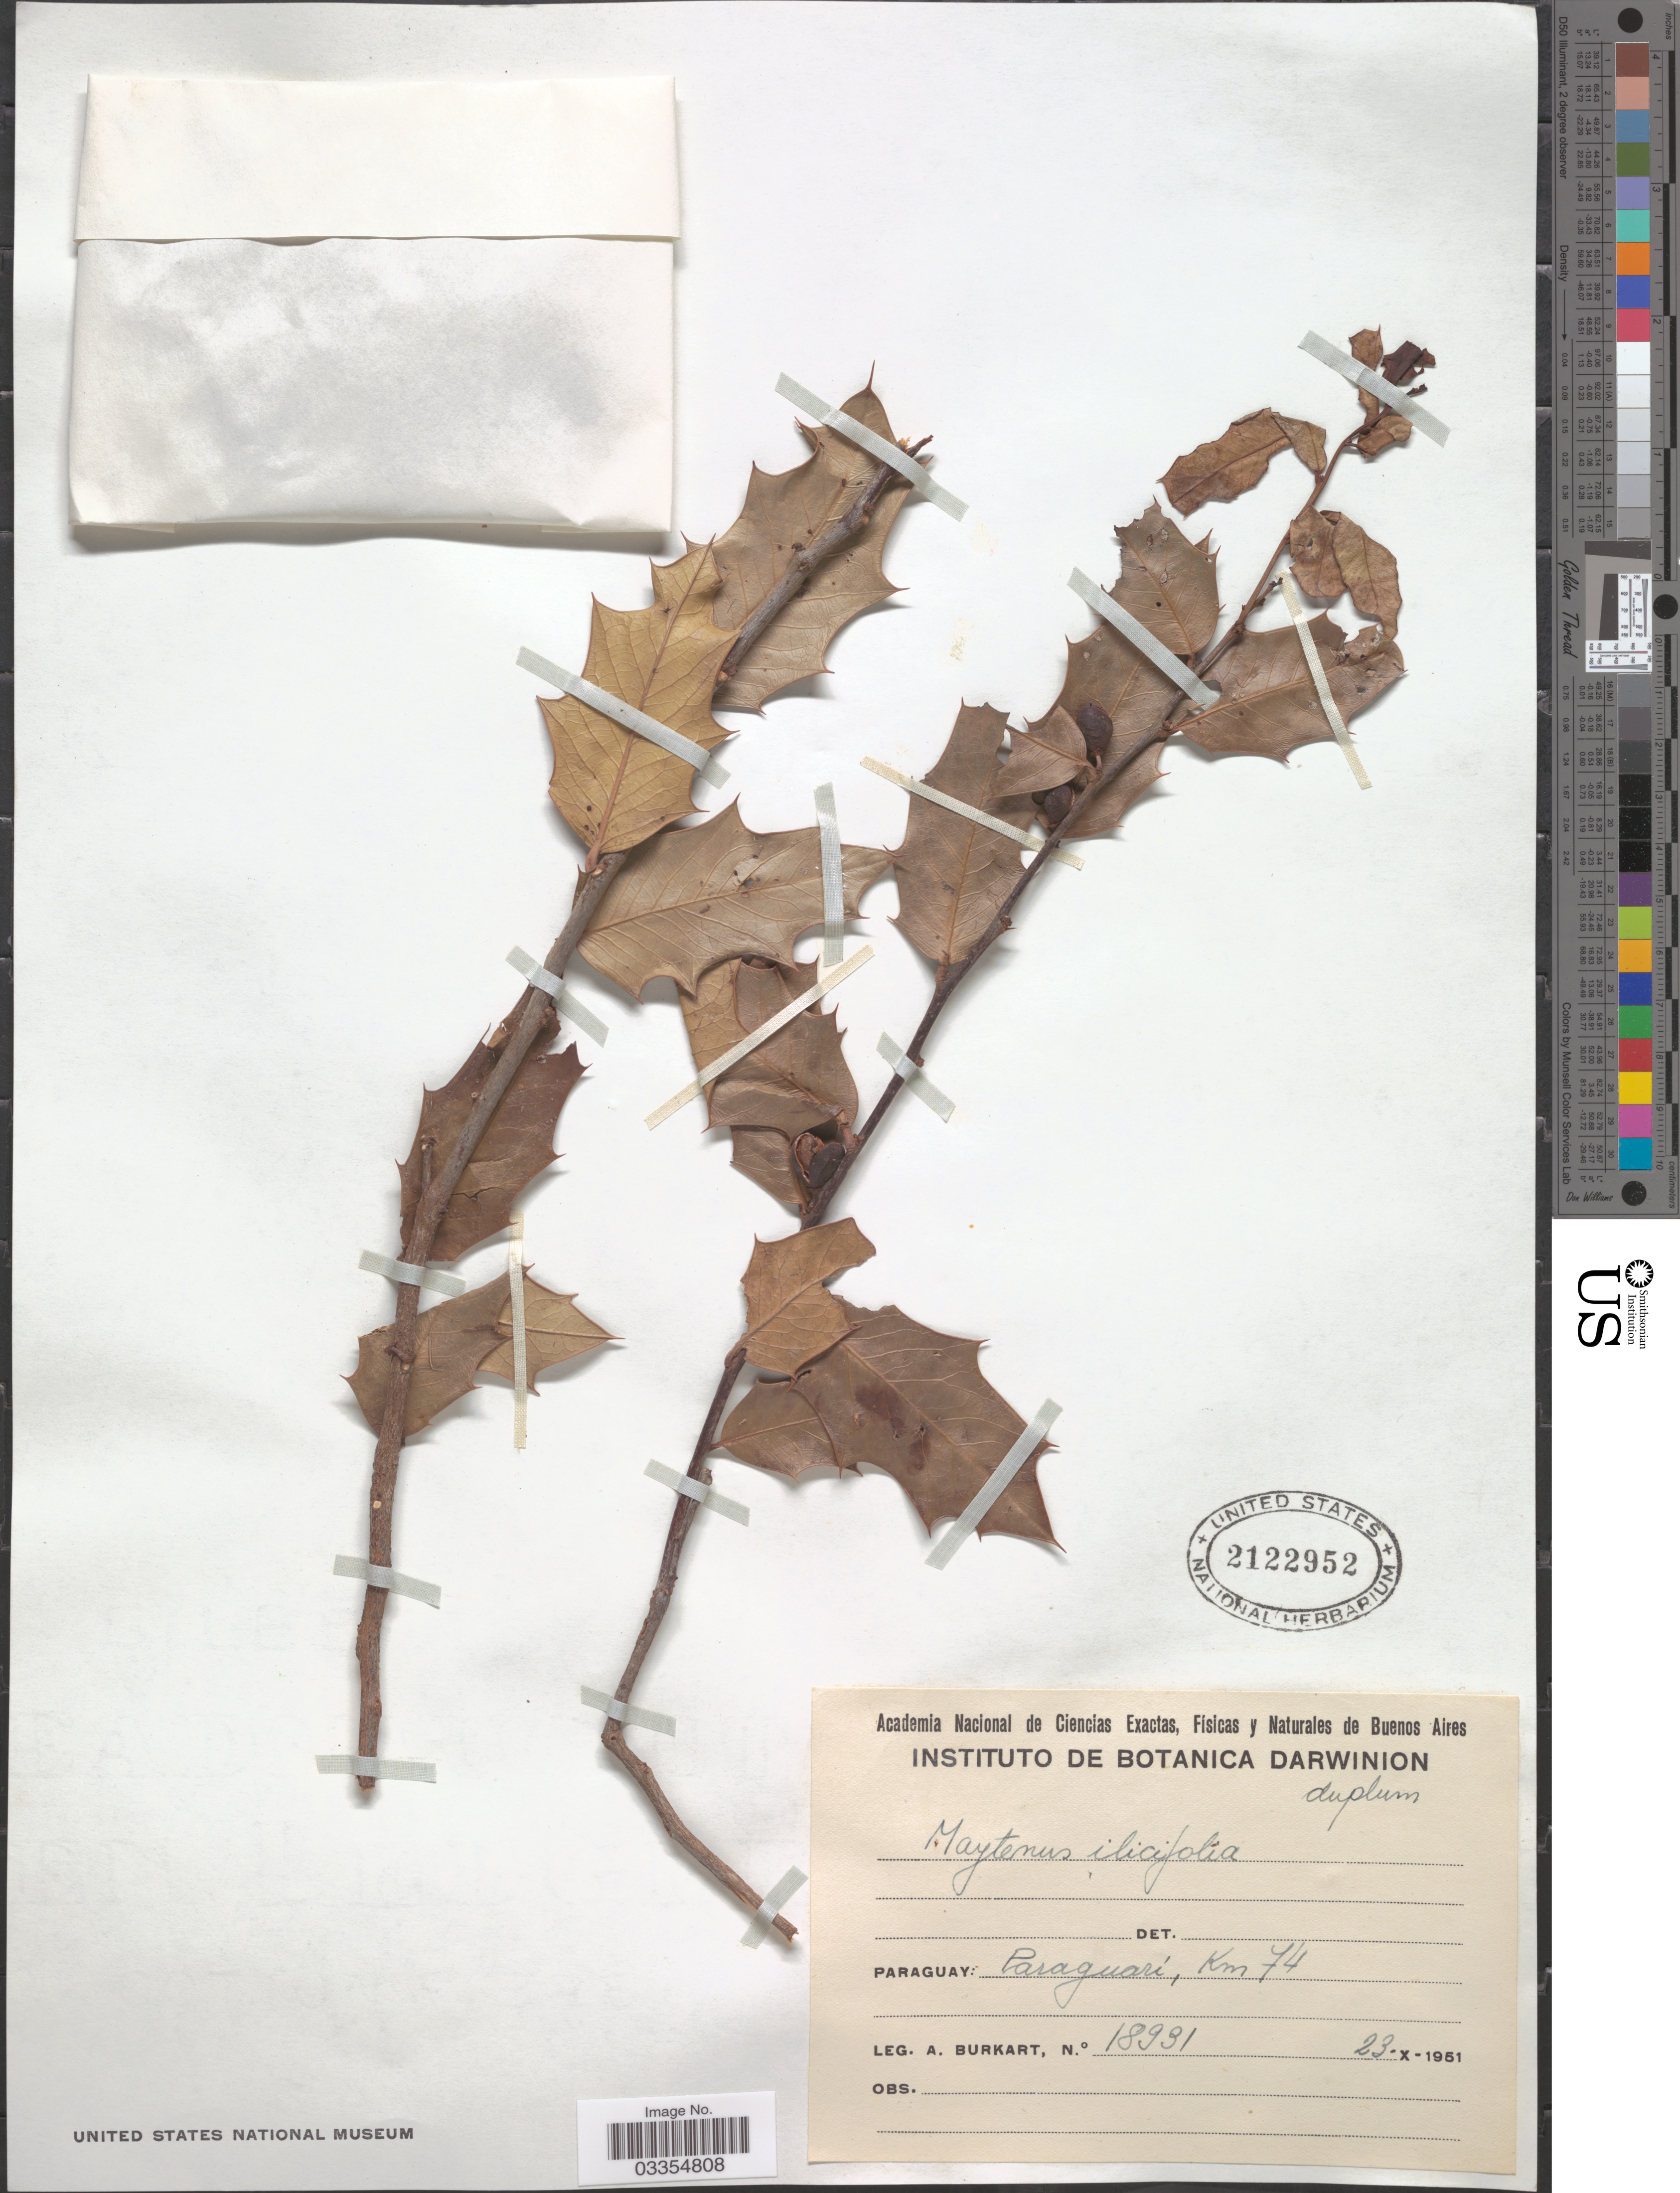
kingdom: Plantae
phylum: Tracheophyta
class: Magnoliopsida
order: Celastrales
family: Celastraceae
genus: Maytenus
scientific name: Maytenus ilicifolia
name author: (Schrad.) Planch.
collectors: A. E. Burkart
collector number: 18931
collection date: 1951-10-23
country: Paraguay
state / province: Paraguari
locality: Km 74.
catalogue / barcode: US 2122952